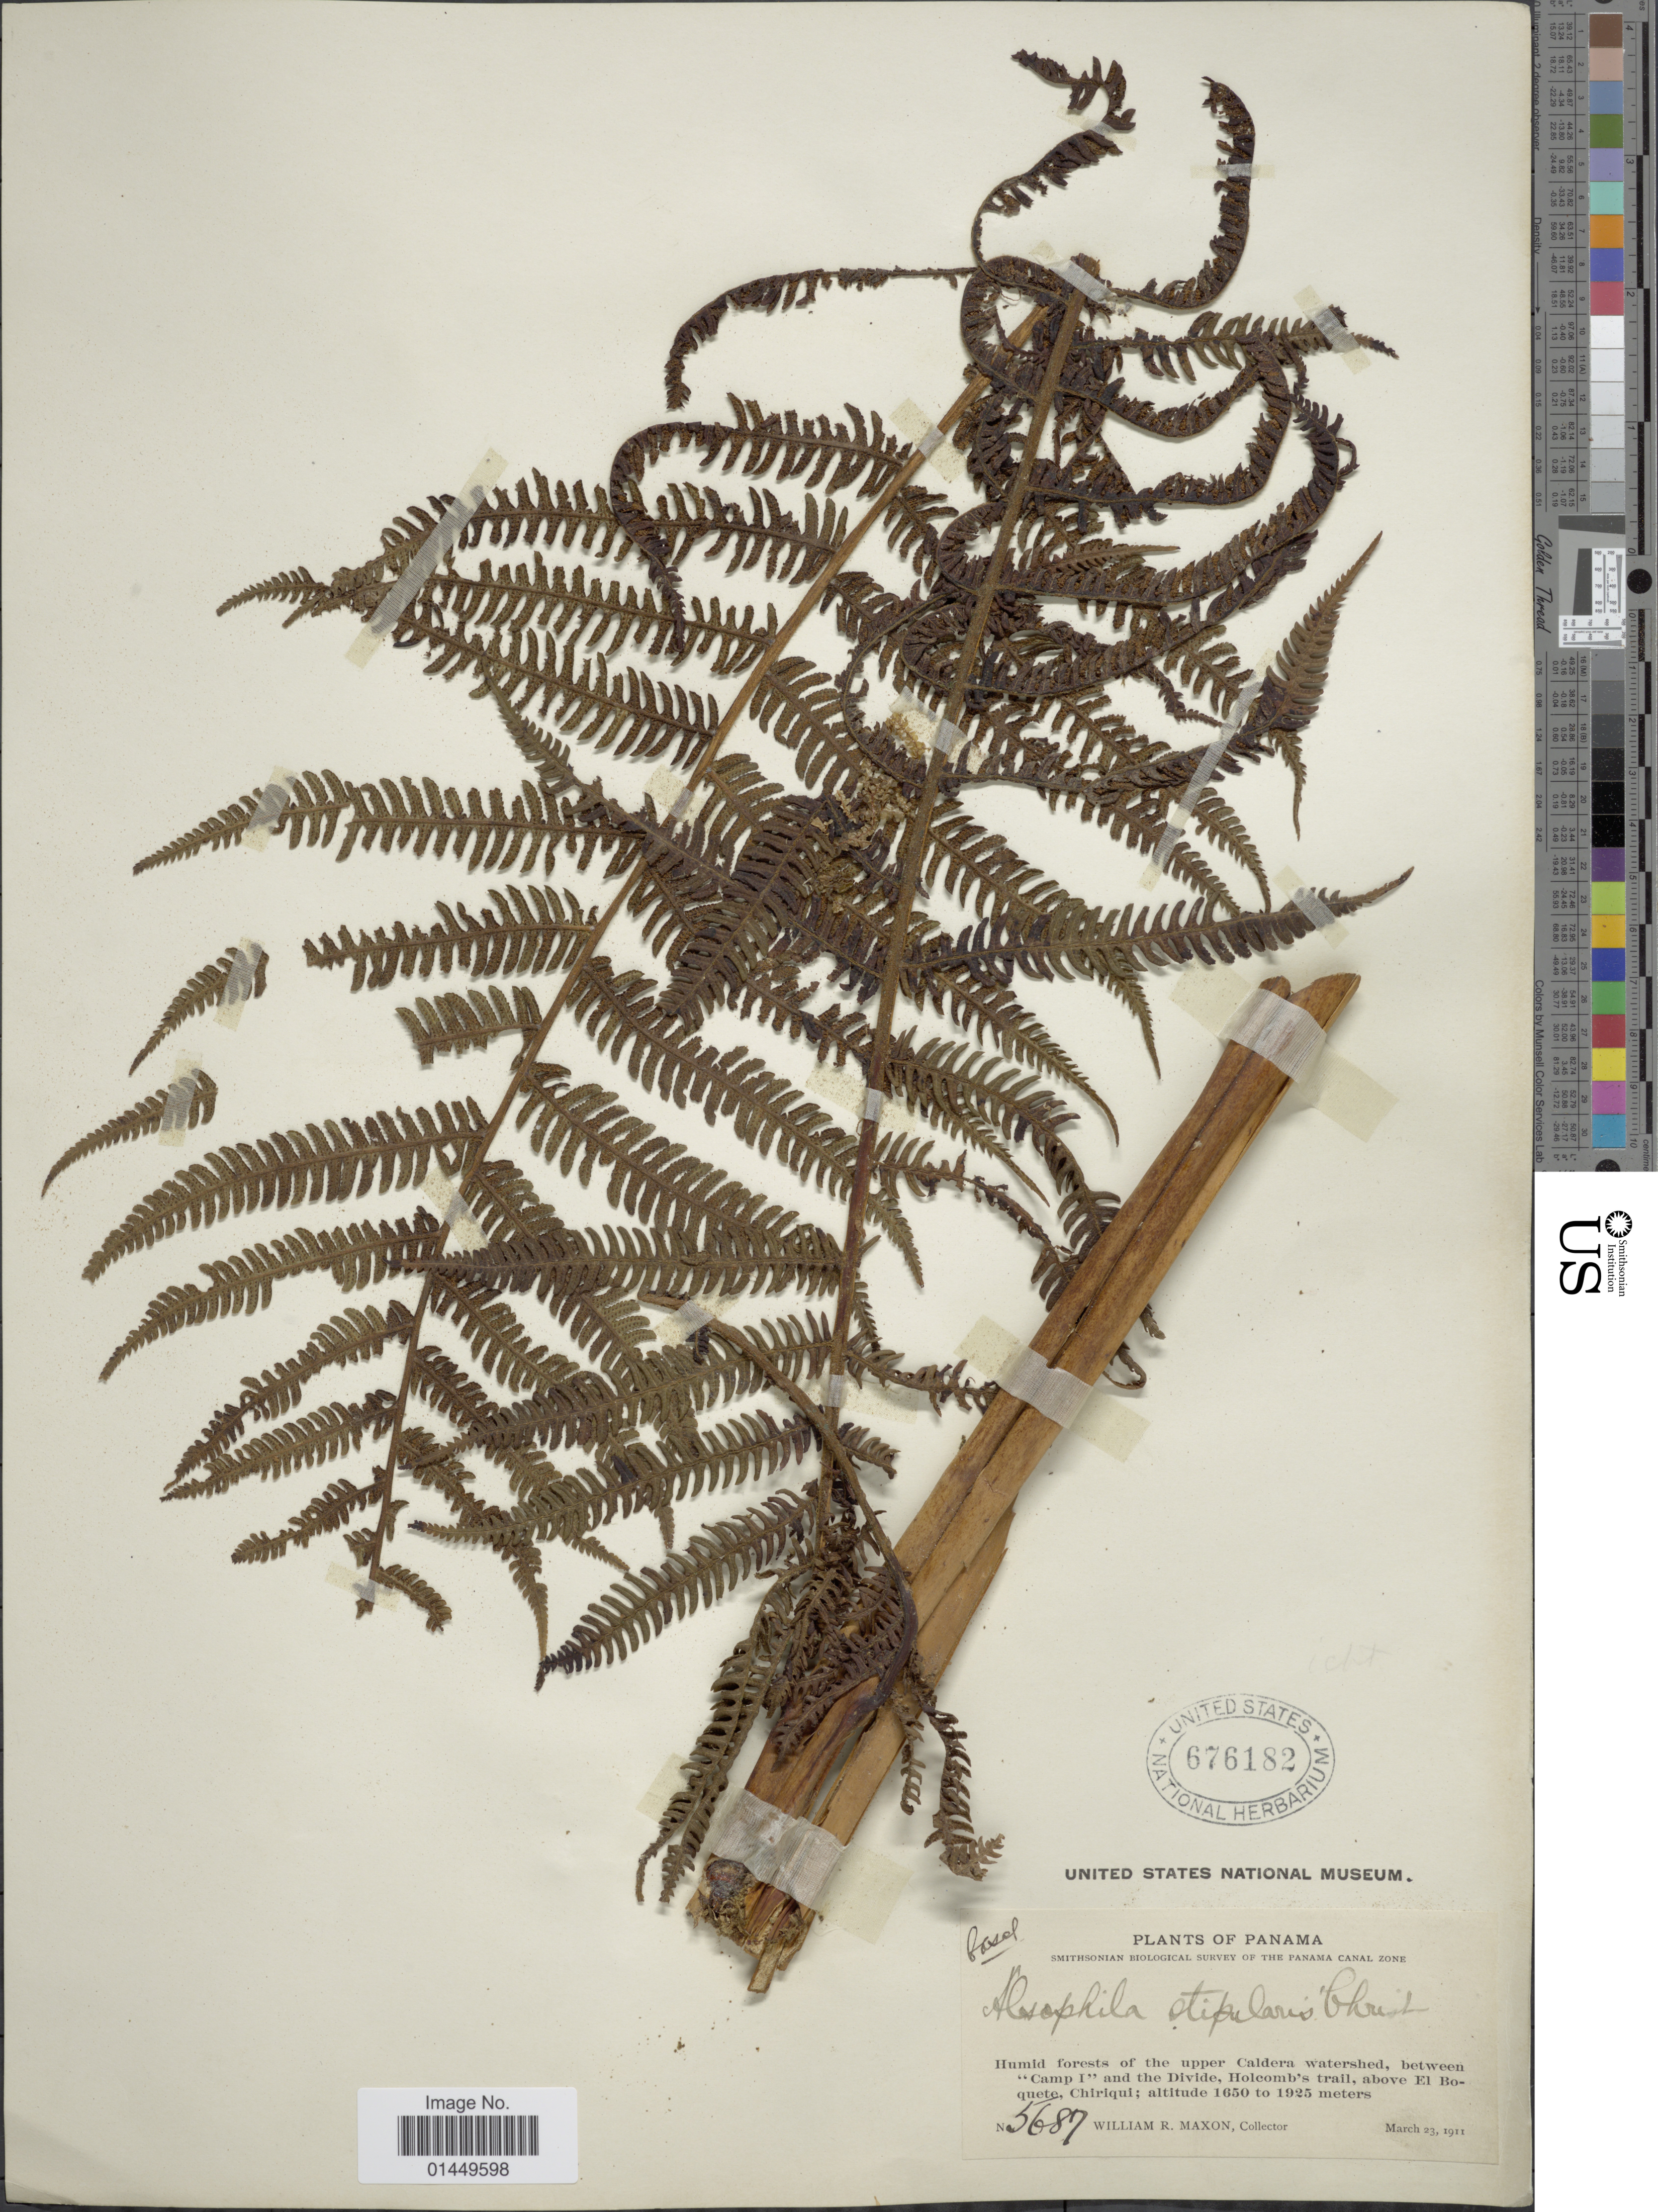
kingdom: Plantae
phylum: Tracheophyta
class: Polypodiopsida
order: Cyatheales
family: Cyatheaceae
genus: Cyathea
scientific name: Cyathea stipularis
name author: (Christ) Domin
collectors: W. R. Maxon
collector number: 5687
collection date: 1911-03-23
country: Panama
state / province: Chiriqui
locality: Humid forests of the upper Caldera watershed, between Camp 1 and the Divide, Holcomb's trail, above El Boquete, Chiriqui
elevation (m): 1650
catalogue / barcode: US 676182